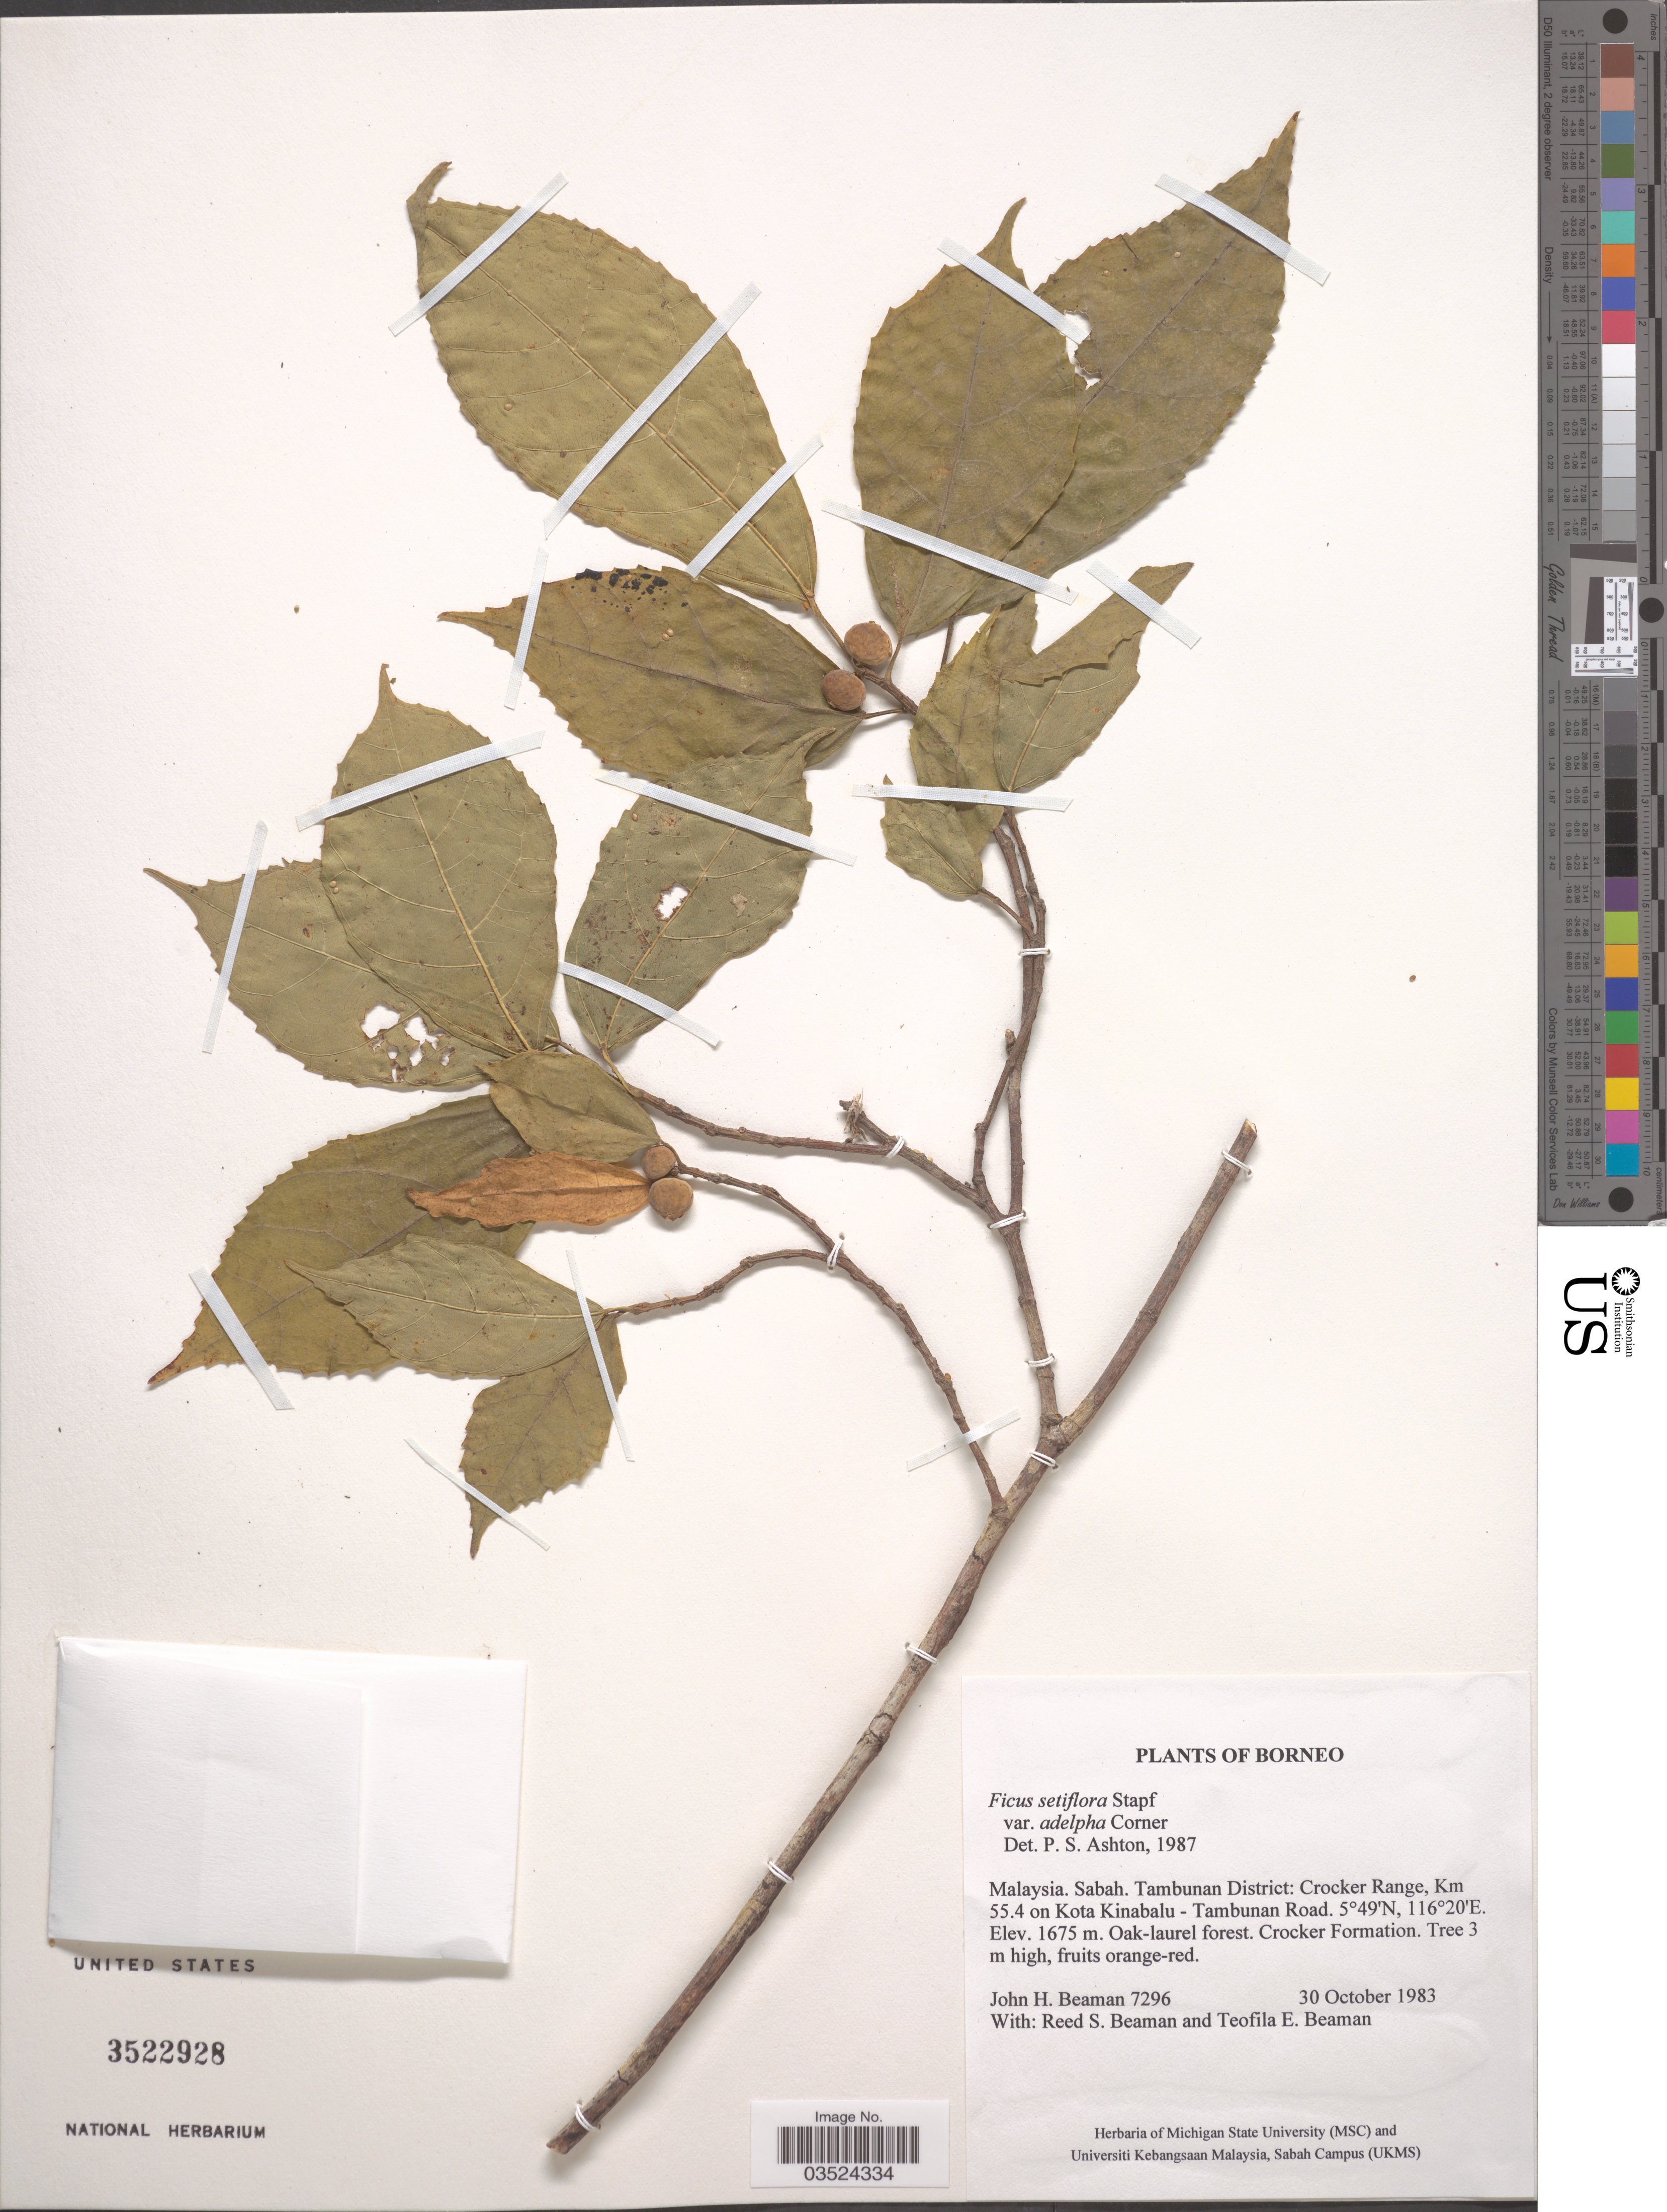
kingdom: Plantae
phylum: Tracheophyta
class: Magnoliopsida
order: Rosales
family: Moraceae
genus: Ficus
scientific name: Ficus setiflora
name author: Stapf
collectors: J. H. Beaman, R. S. Beaman & T. E. Beaman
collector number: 7296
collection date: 1983-10-30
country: Malaysia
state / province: Sabah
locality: Borneo. Tambunan District: Crocker Range, Km 55.4 on Kota Kinabalu-Tambunan Road. Crocker Formation.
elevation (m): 1675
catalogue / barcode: US 3522928